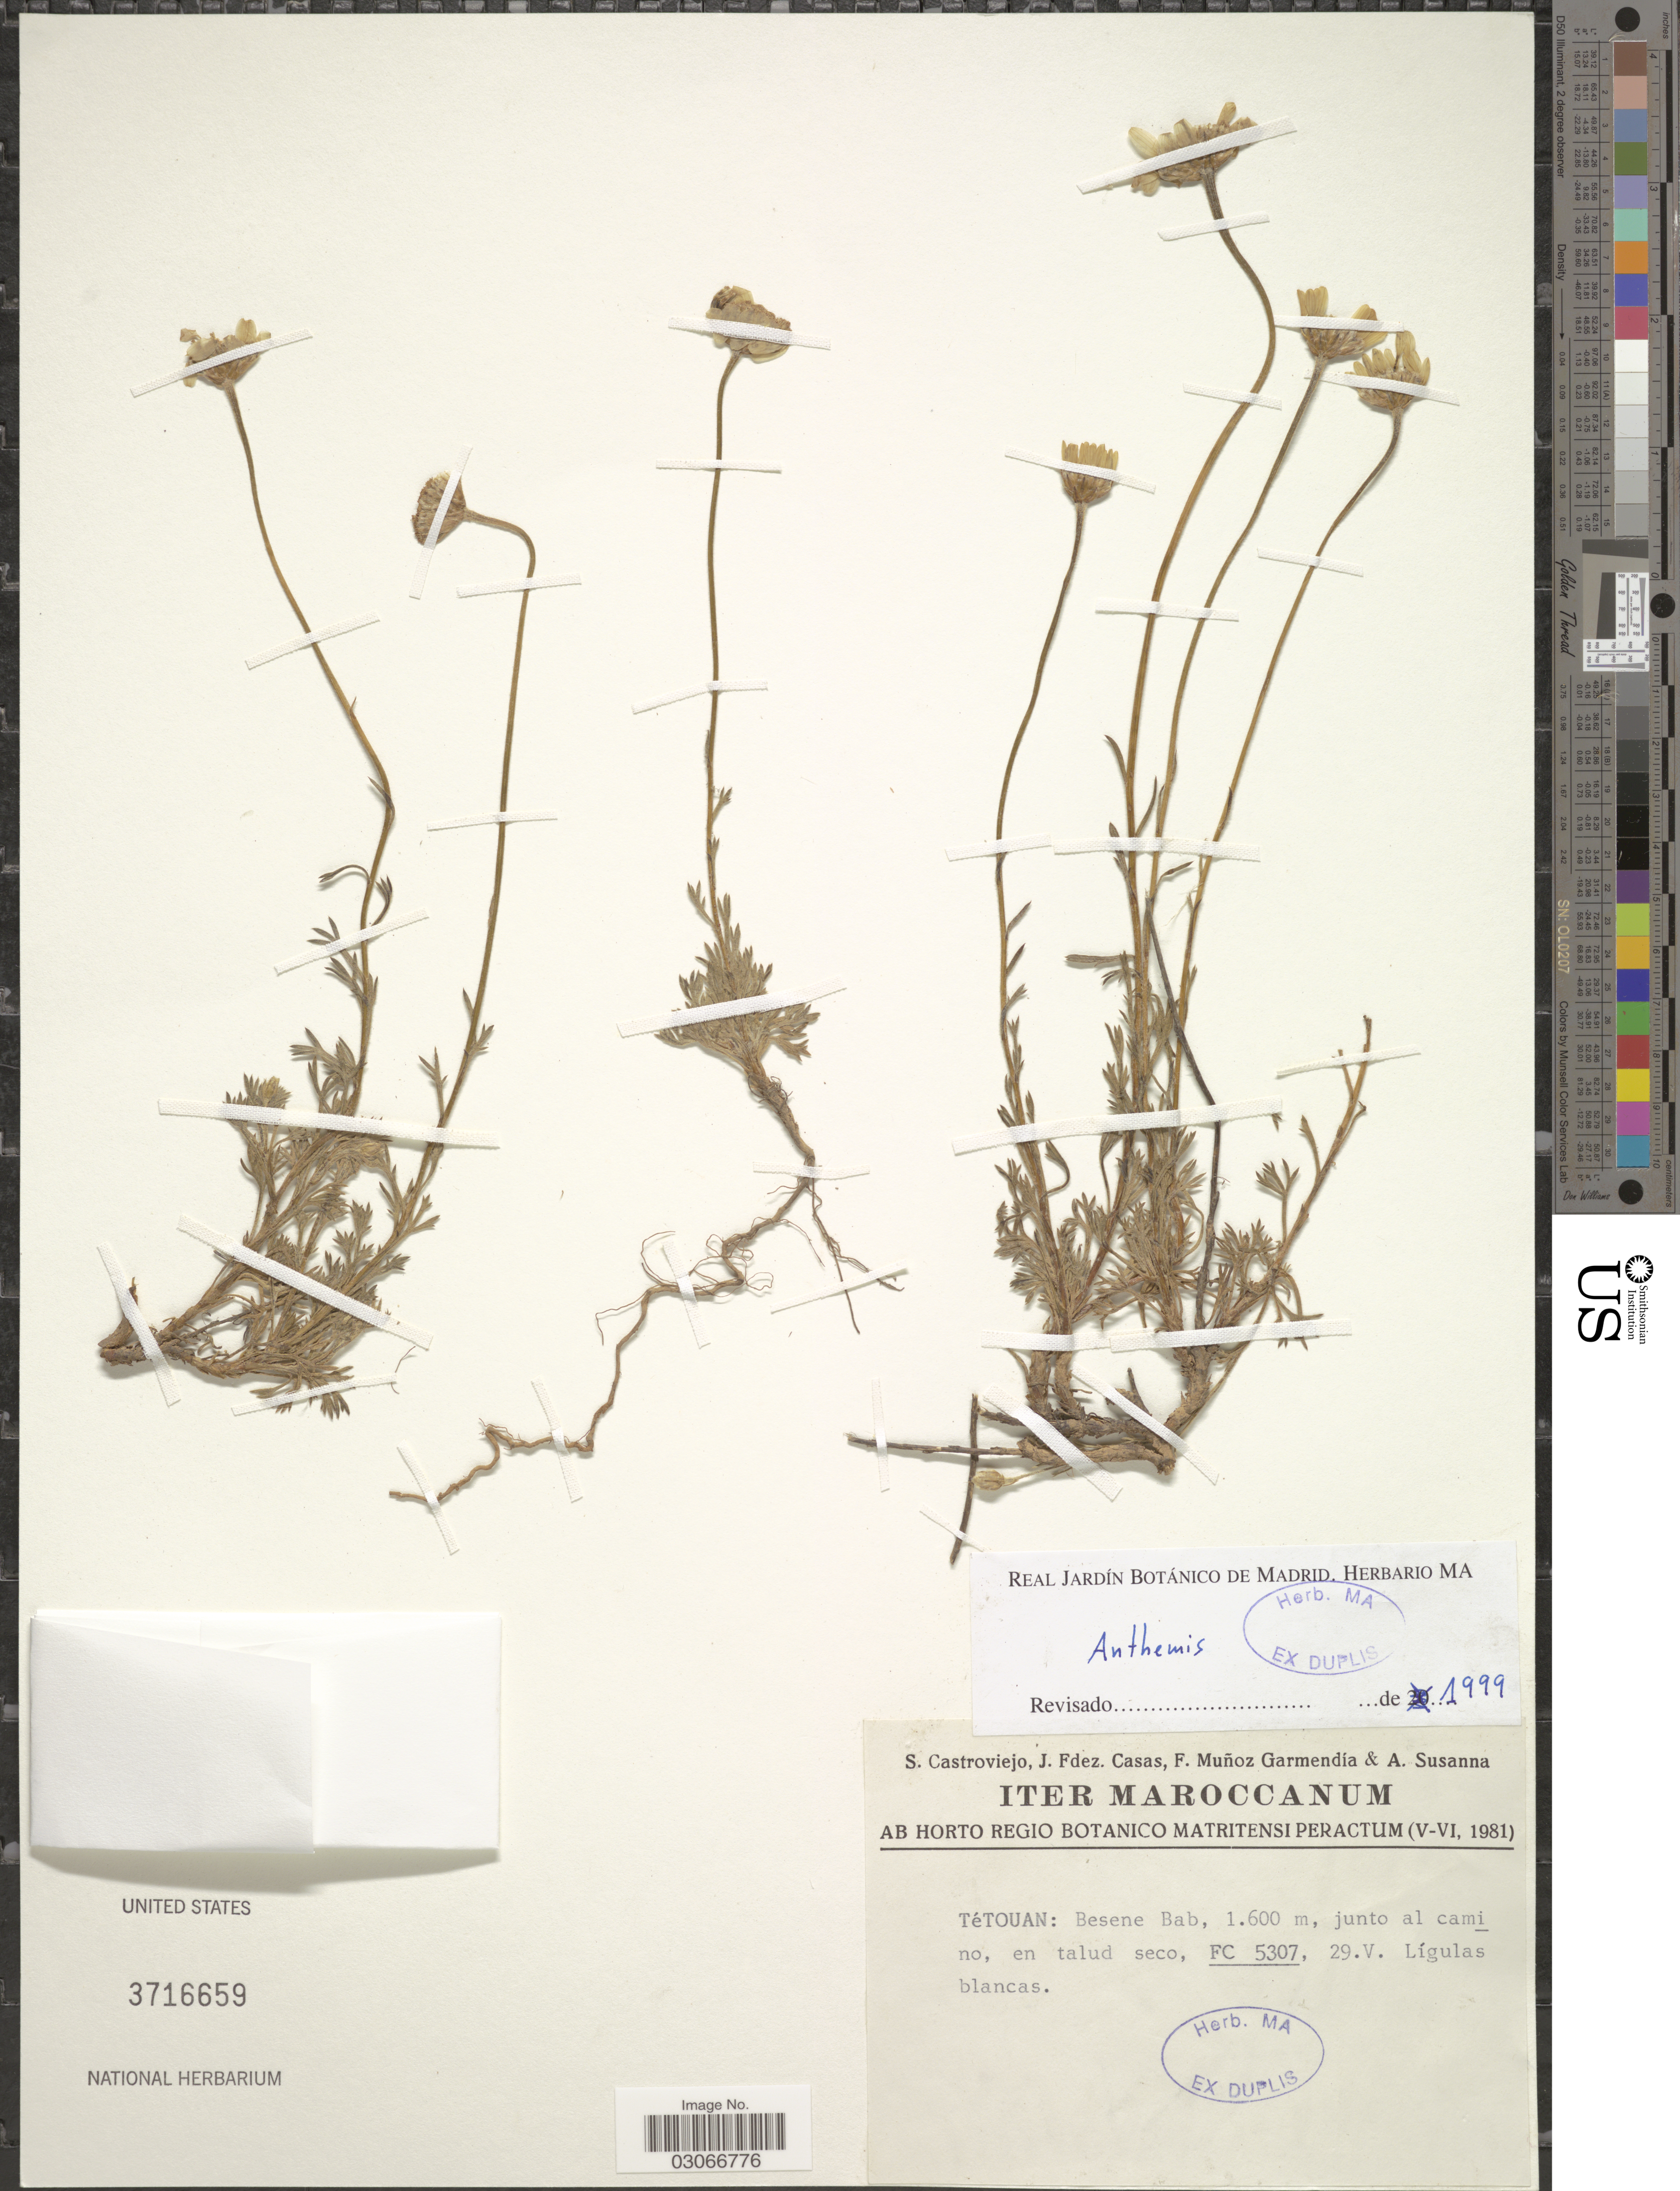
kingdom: Plantae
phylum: Tracheophyta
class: Magnoliopsida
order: Asterales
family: Asteraceae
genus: Anthemis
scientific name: Anthemis sp.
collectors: S. Castroviejo, J. Casas, F. Muñoz Garmendia & A. Susanna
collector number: FC5307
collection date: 1981-05-29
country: Morocco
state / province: Tanger-Tétouan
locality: Tétouan: Besene Bab.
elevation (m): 1600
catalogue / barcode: US 3716659